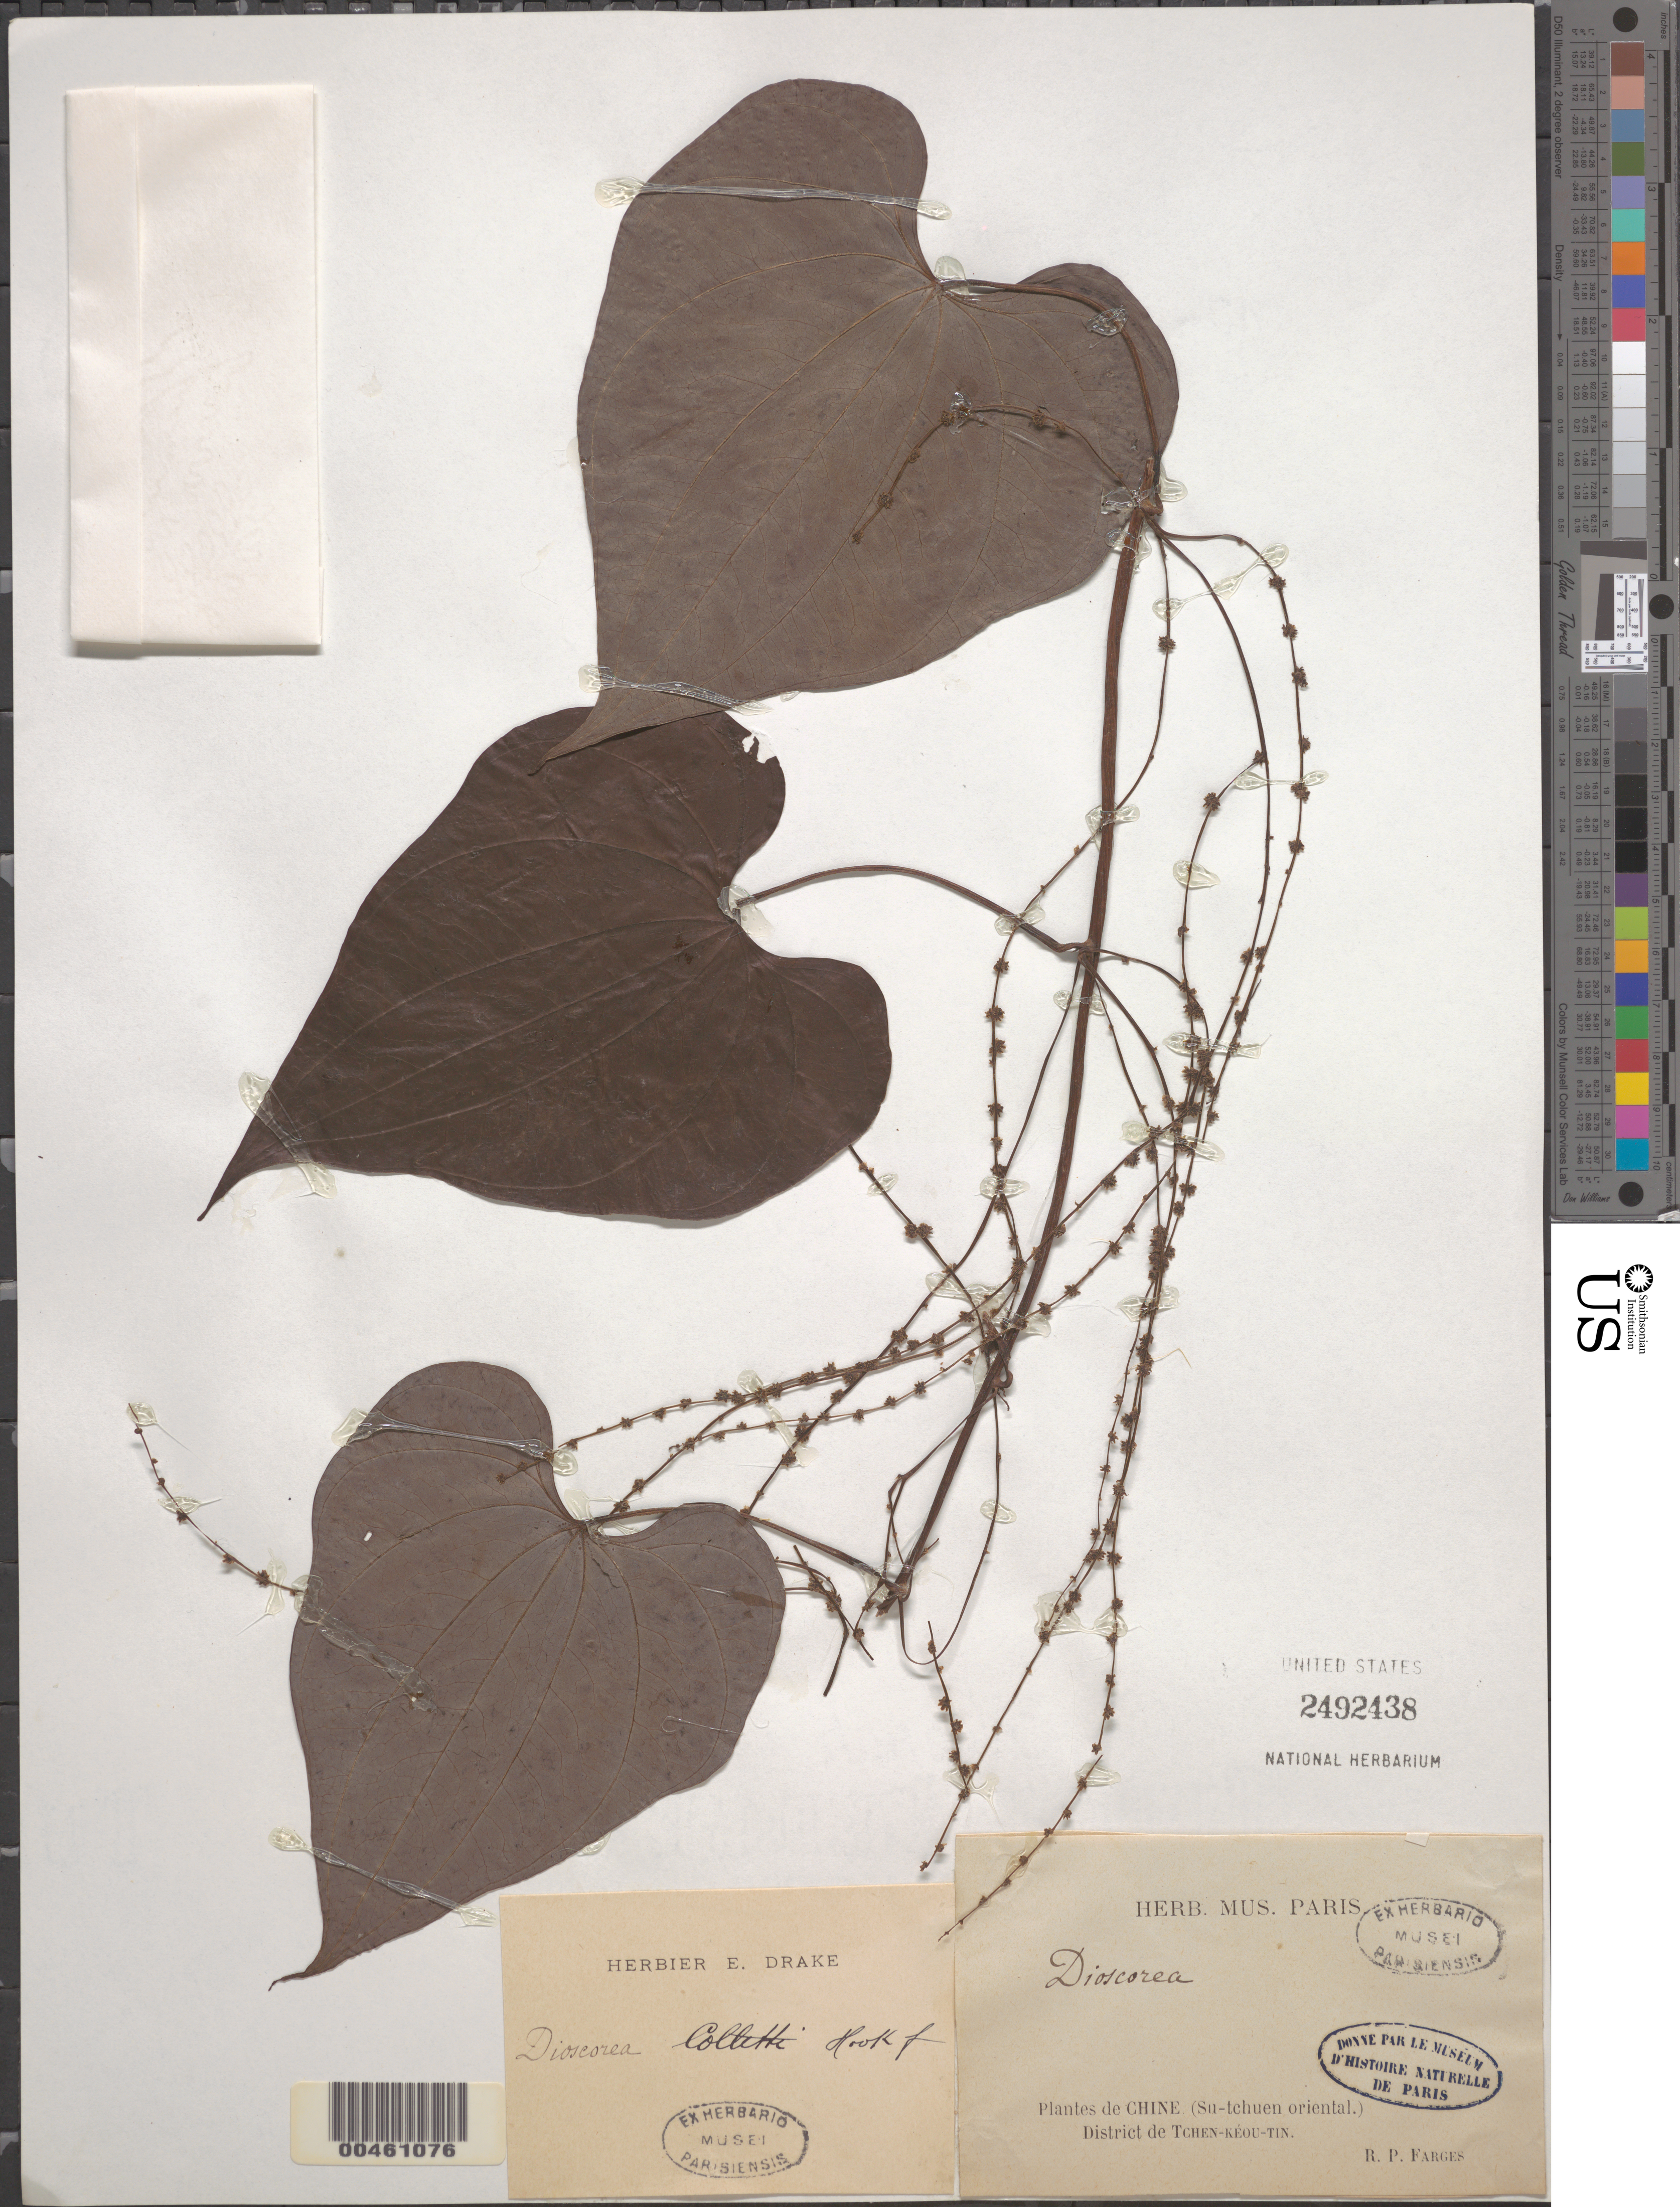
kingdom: Plantae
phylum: Tracheophyta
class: Liliopsida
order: Dioscoreales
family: Dioscoreaceae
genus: Dioscorea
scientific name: Dioscorea collettii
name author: Hook. f.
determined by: ex herb. E. Drake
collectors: P. G. Farges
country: China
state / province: Sichuan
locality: Su-tchuen oriental. District de Tchen-keou-tin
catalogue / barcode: US 2492438